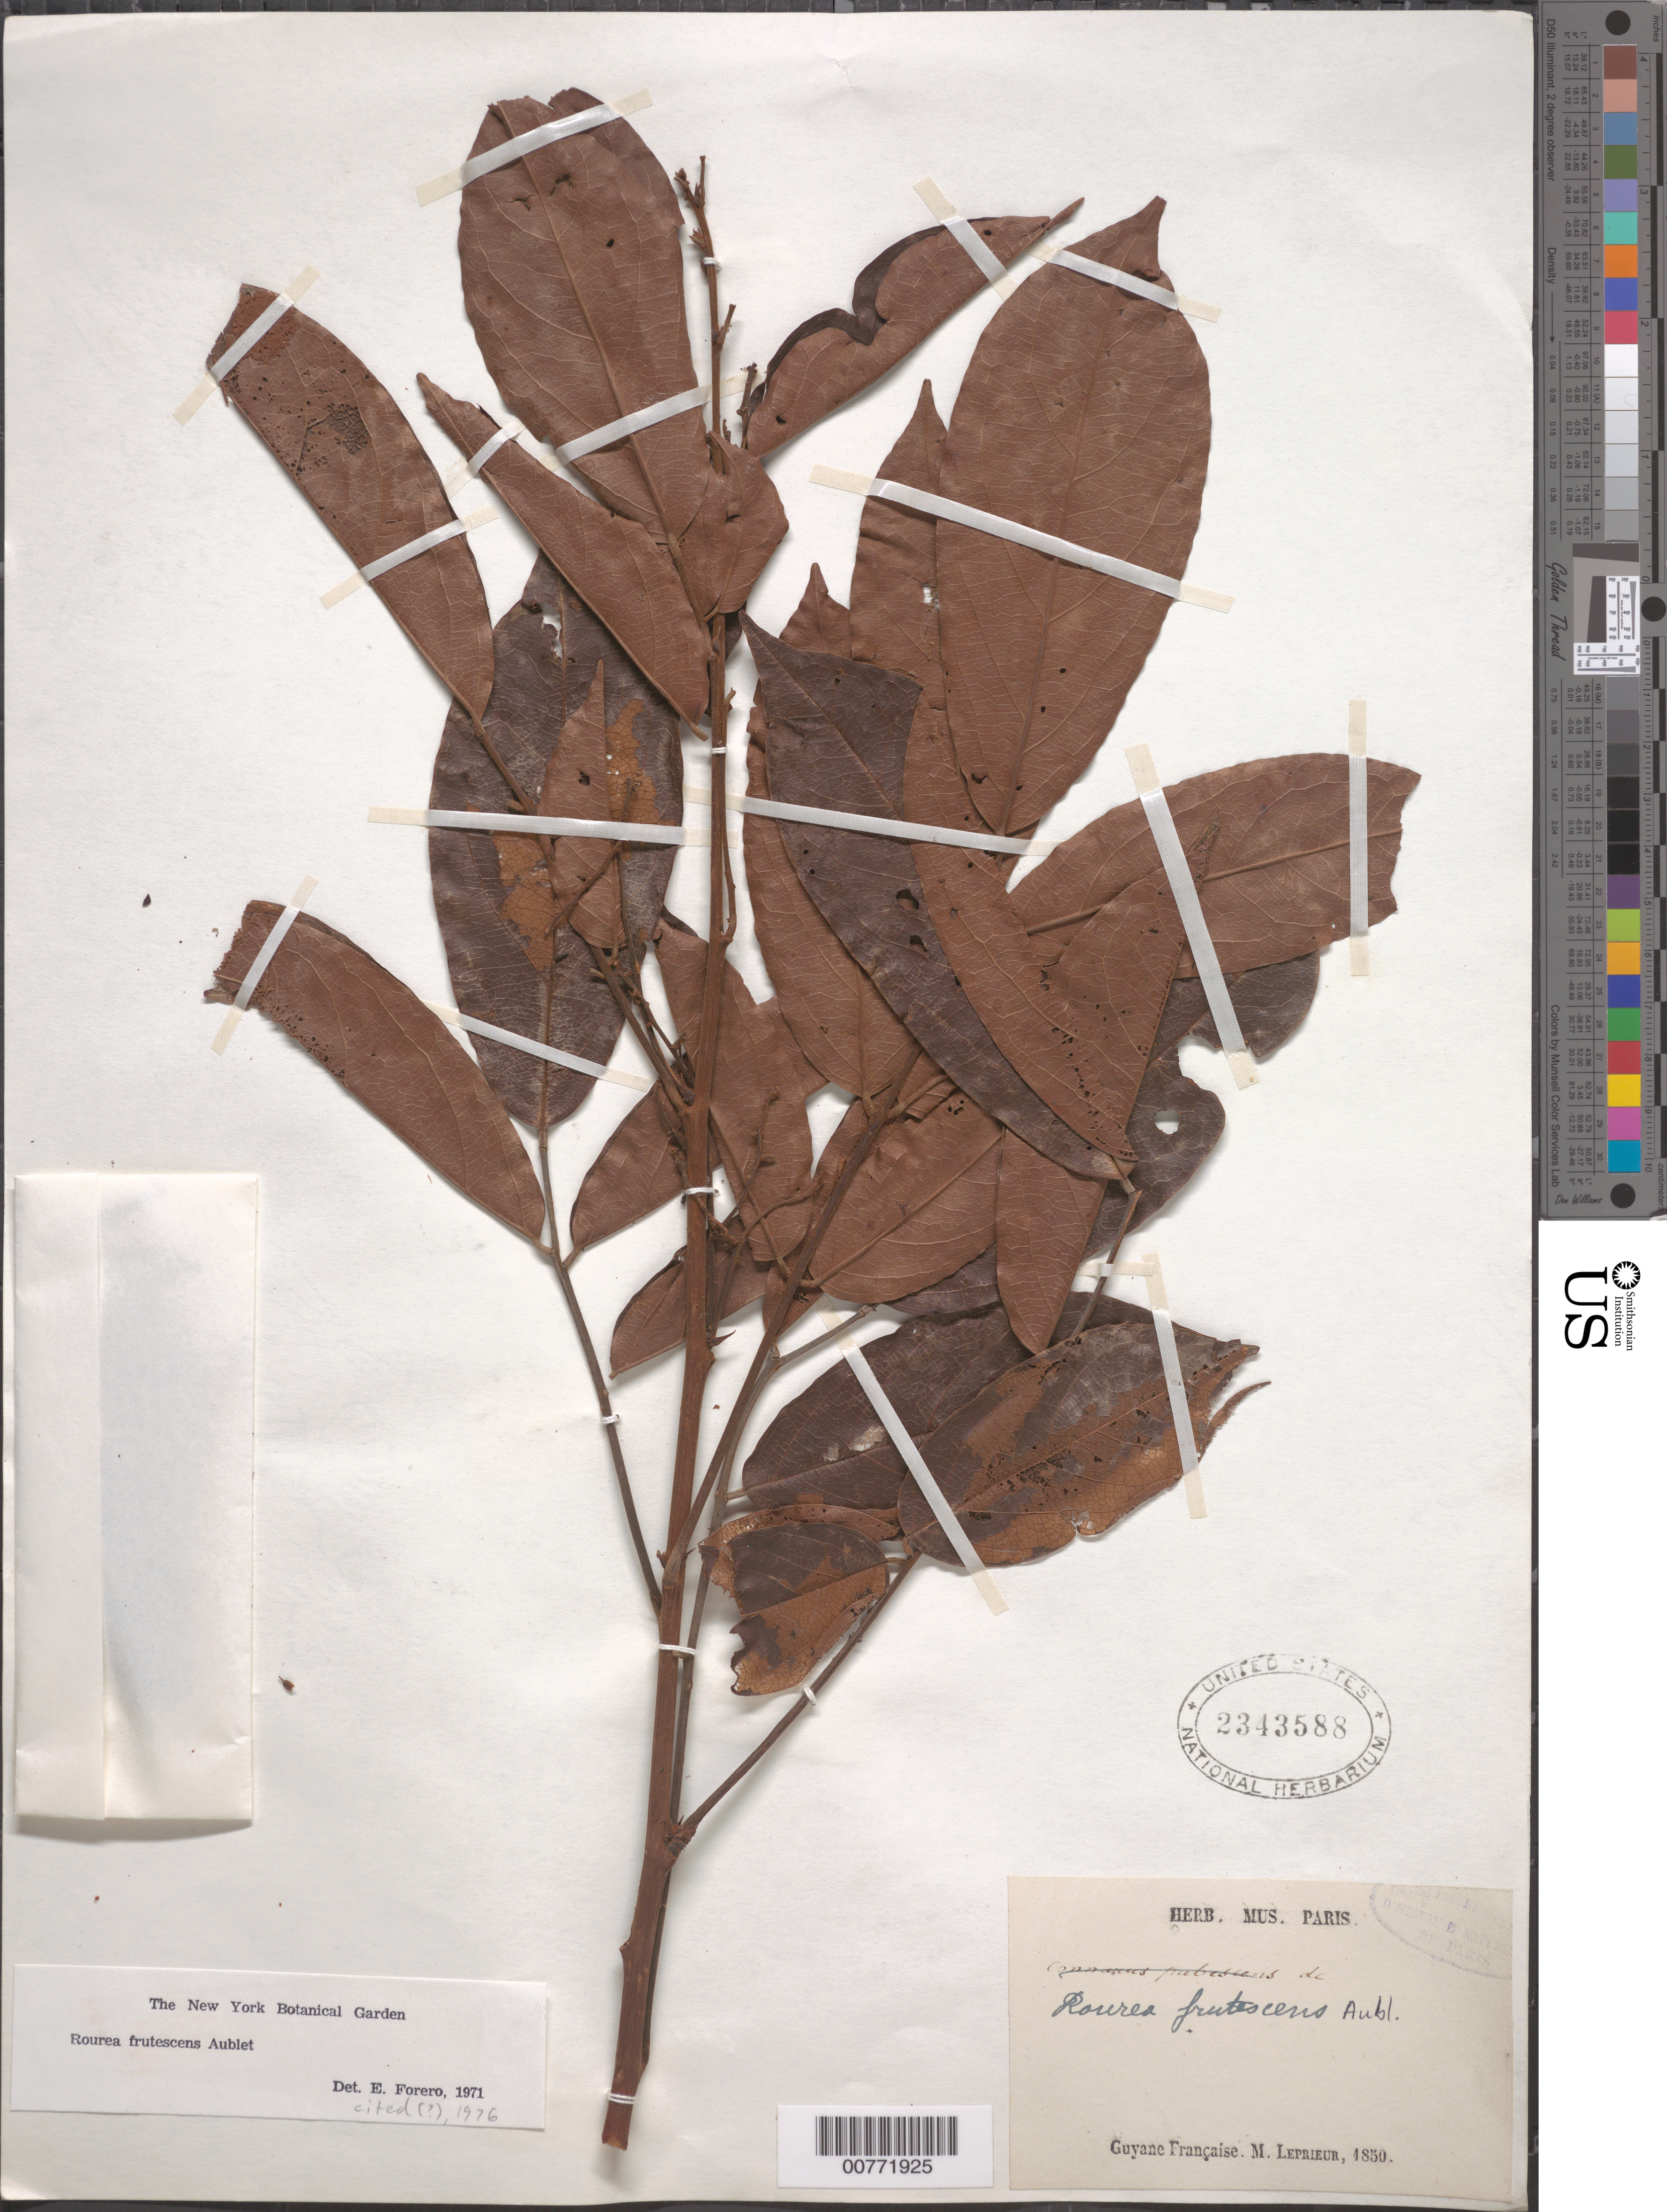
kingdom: Plantae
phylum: Tracheophyta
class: Magnoliopsida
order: Oxalidales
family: Connaraceae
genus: Rourea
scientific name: Rourea frutescens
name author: Aubl.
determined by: Forero, E.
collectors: F. M. R. Leprieur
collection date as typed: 1850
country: French Guiana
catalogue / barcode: US 2343588